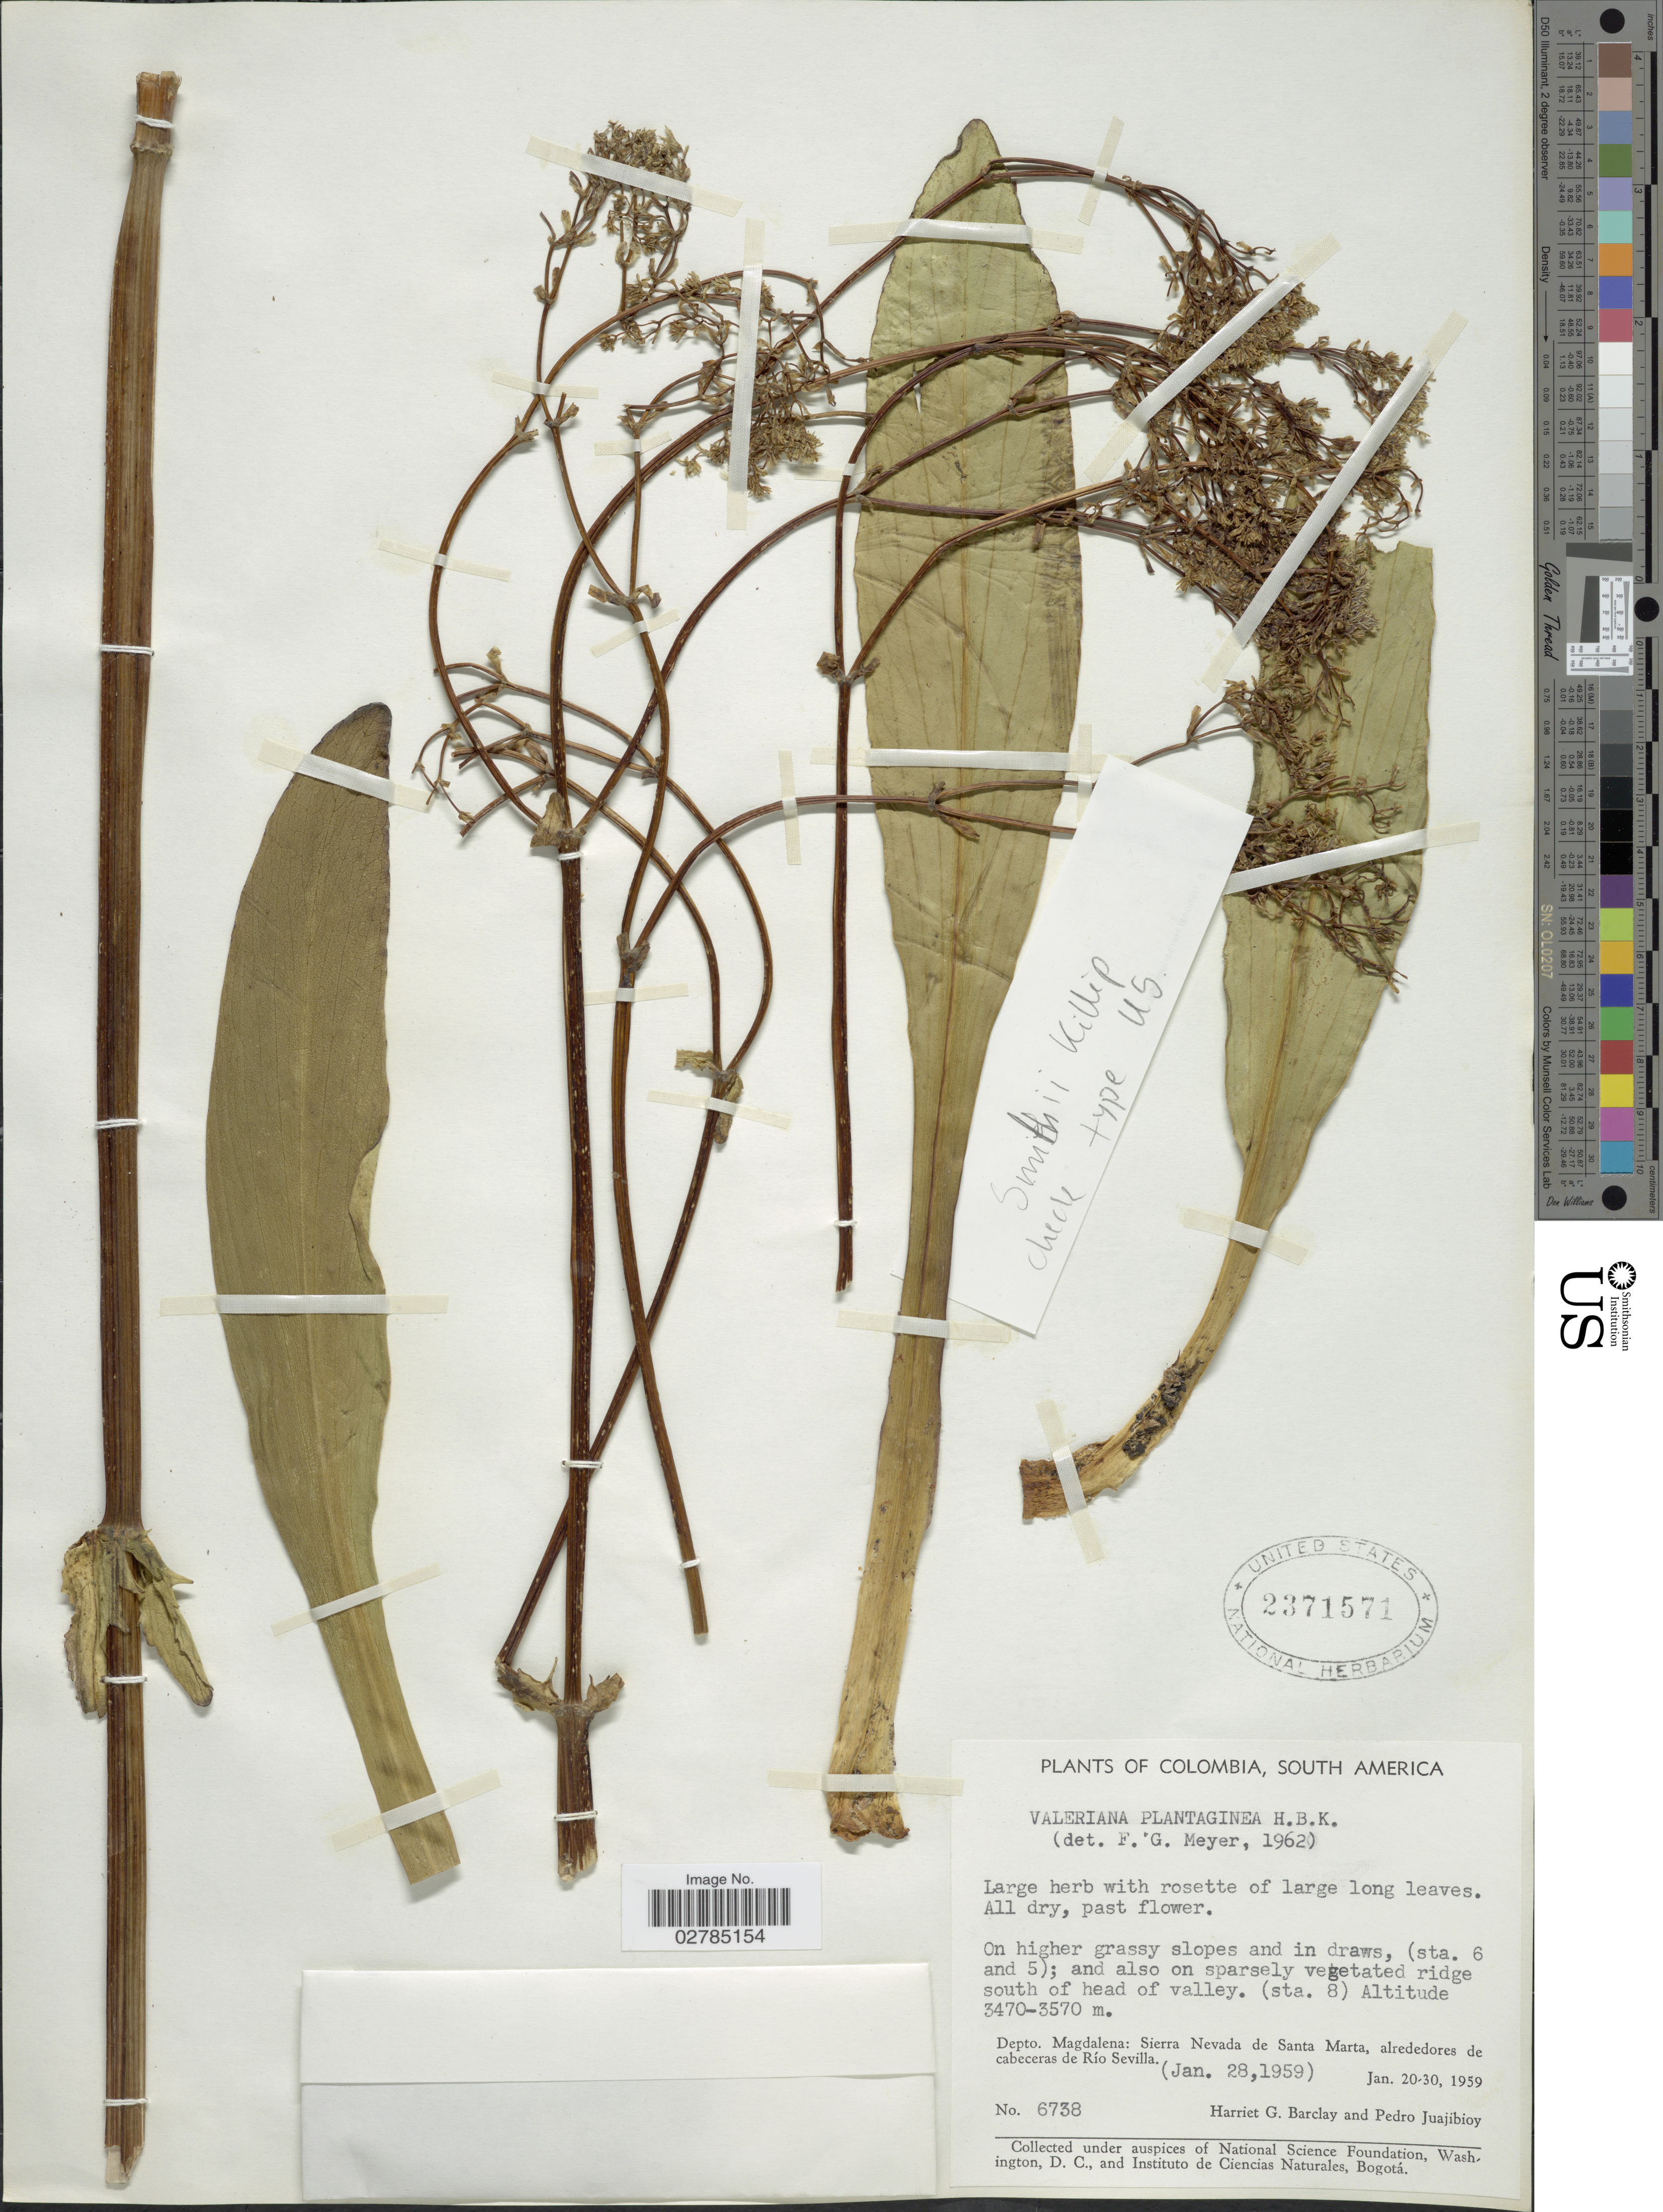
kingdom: Plantae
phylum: Tracheophyta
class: Magnoliopsida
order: Dipsacales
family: Caprifoliaceae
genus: Valeriana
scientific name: Valeriana plantaginea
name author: Kunth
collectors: H. G. Barclay & P. Juajibioy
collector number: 6738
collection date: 1959-01-28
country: Colombia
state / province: Magdalena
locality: On higher grassy slopes and in draws, (sta. 6 and 5); and also on sparsely vegetated ridge south of head of valley. (sta. 8). Sierra Nevada de Santa Marta, alrededores de cabeceras de Río Sevilla.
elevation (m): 3470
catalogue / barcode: US 2371571